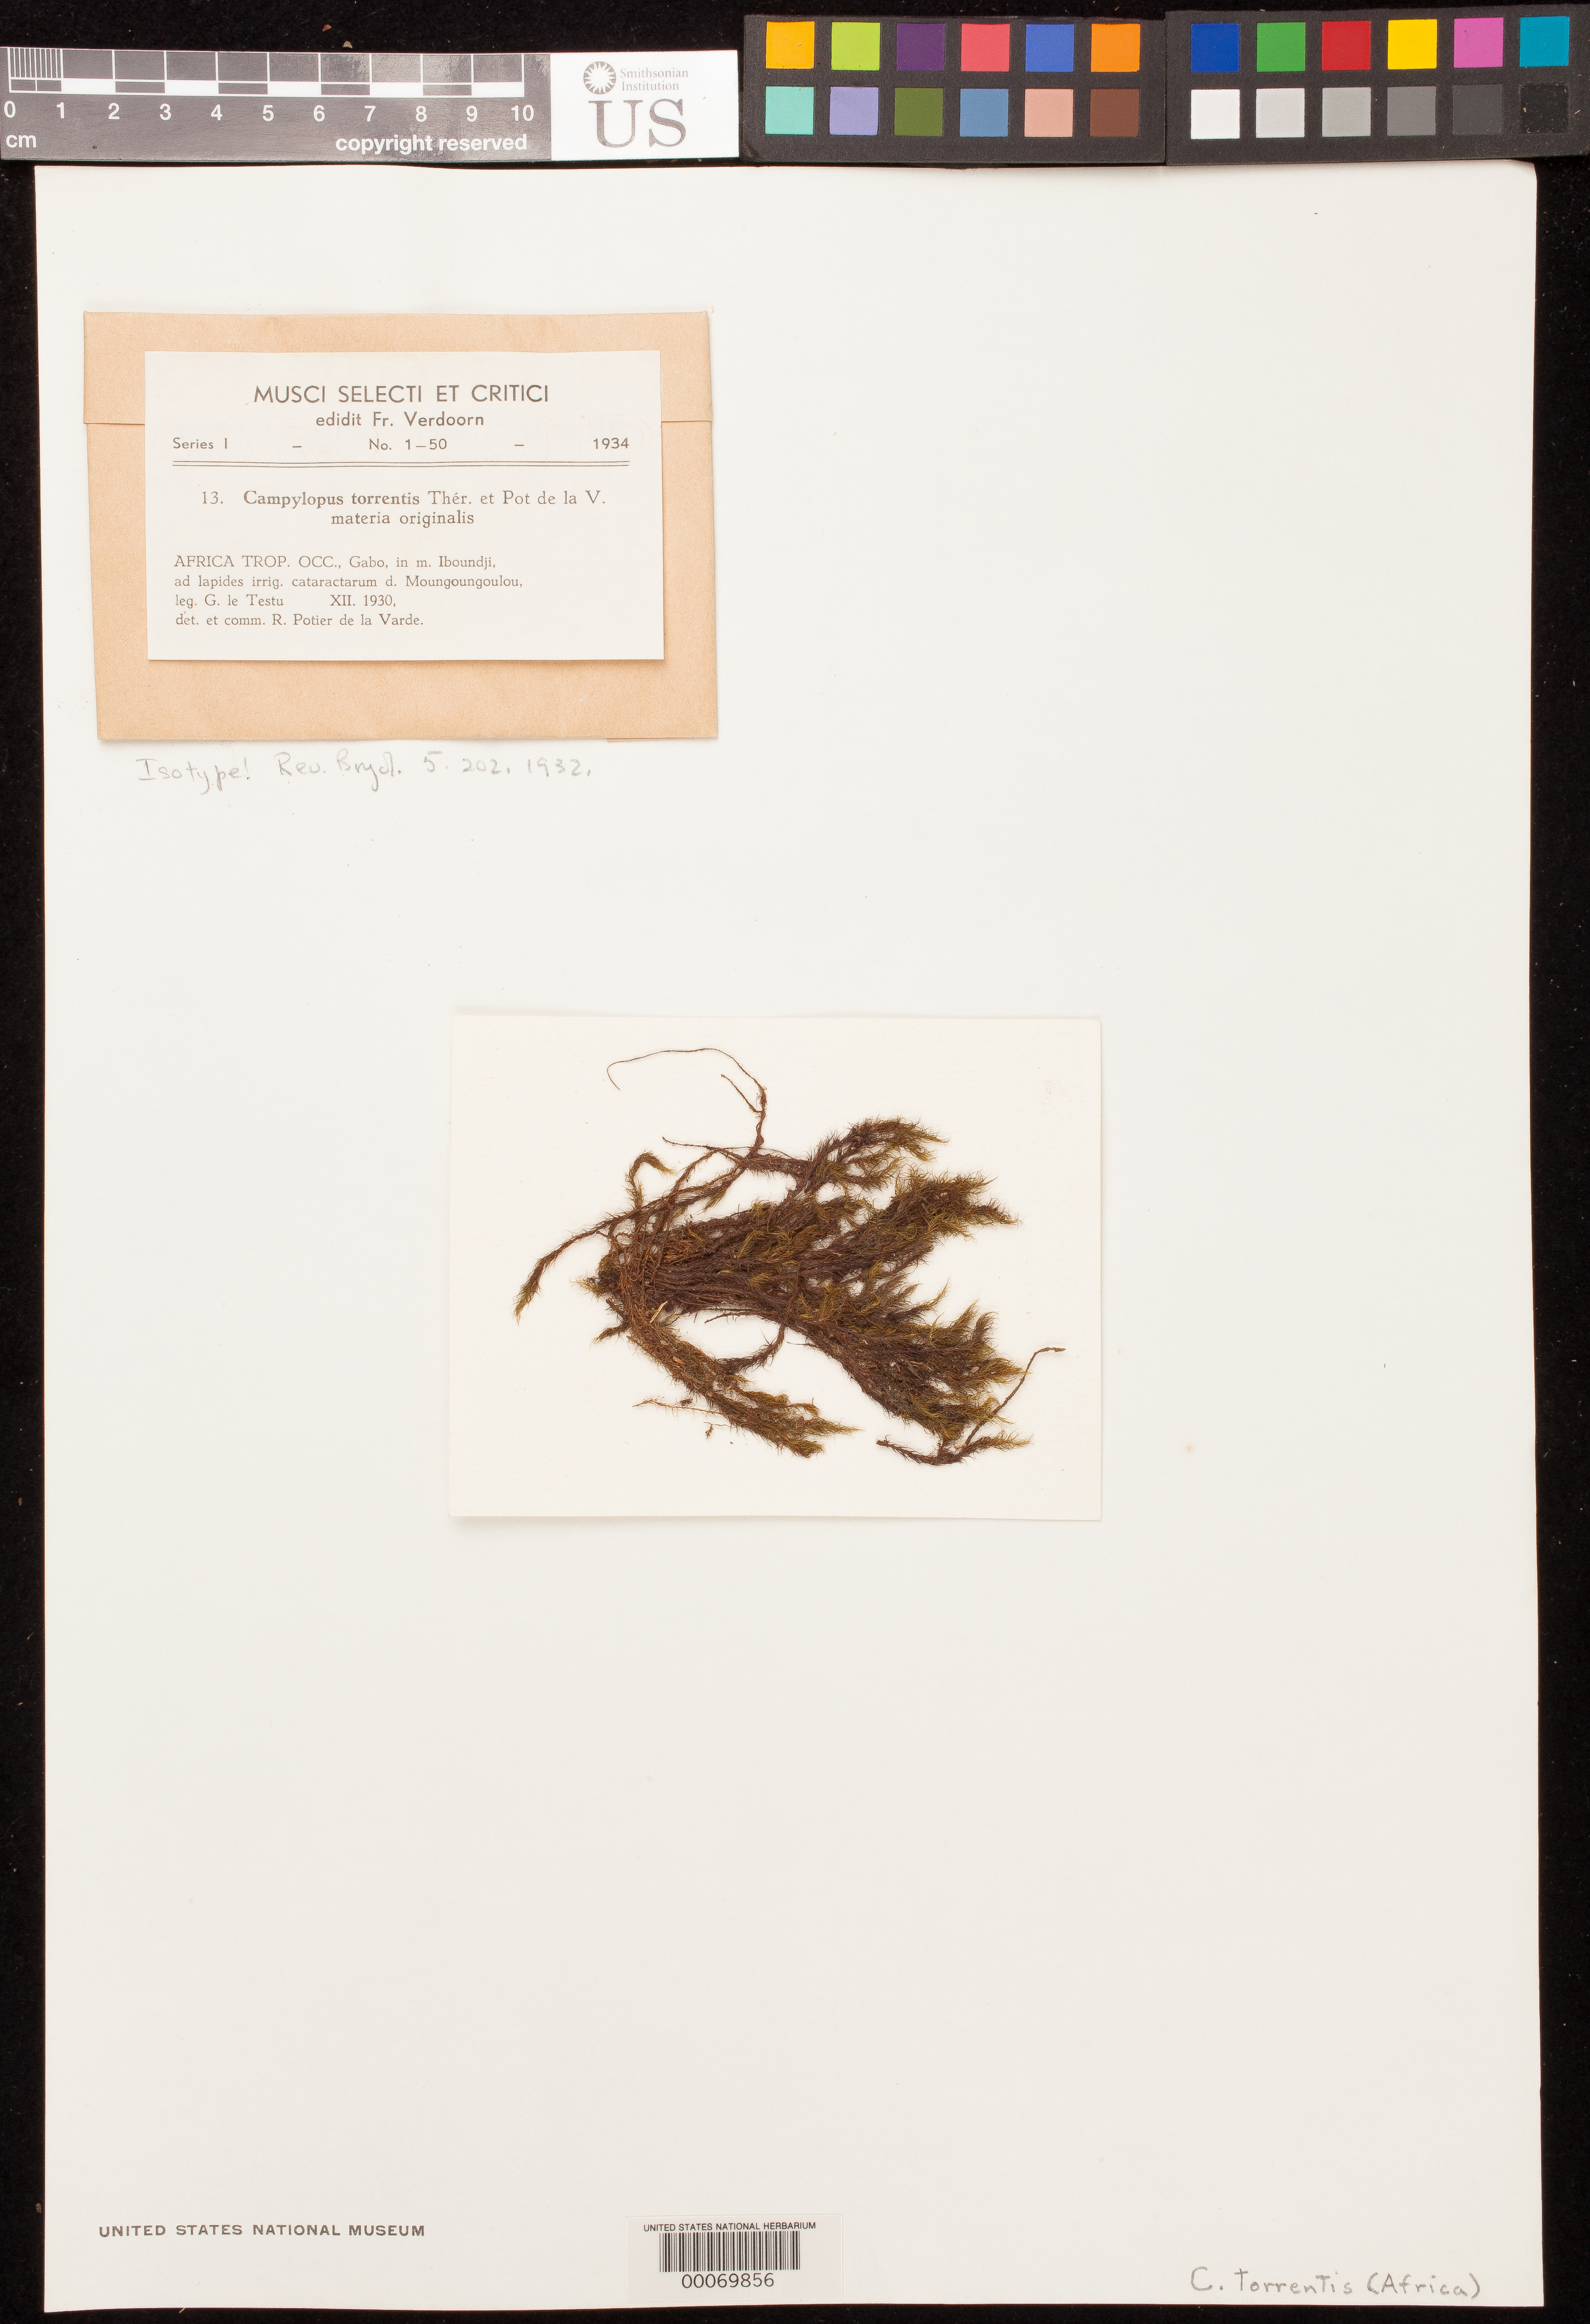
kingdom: Plantae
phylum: Bryophyta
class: Bryopsida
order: Dicranales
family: Leucobryaceae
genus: Campylopus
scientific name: Campylopus torrentis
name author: Thér. & P. de la Varde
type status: Isotype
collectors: G. Testu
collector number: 13 Musc. Sel. Crit.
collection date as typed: Dec 1930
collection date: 1930-12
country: Gabon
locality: Iboundji d. Moungoungoulou.